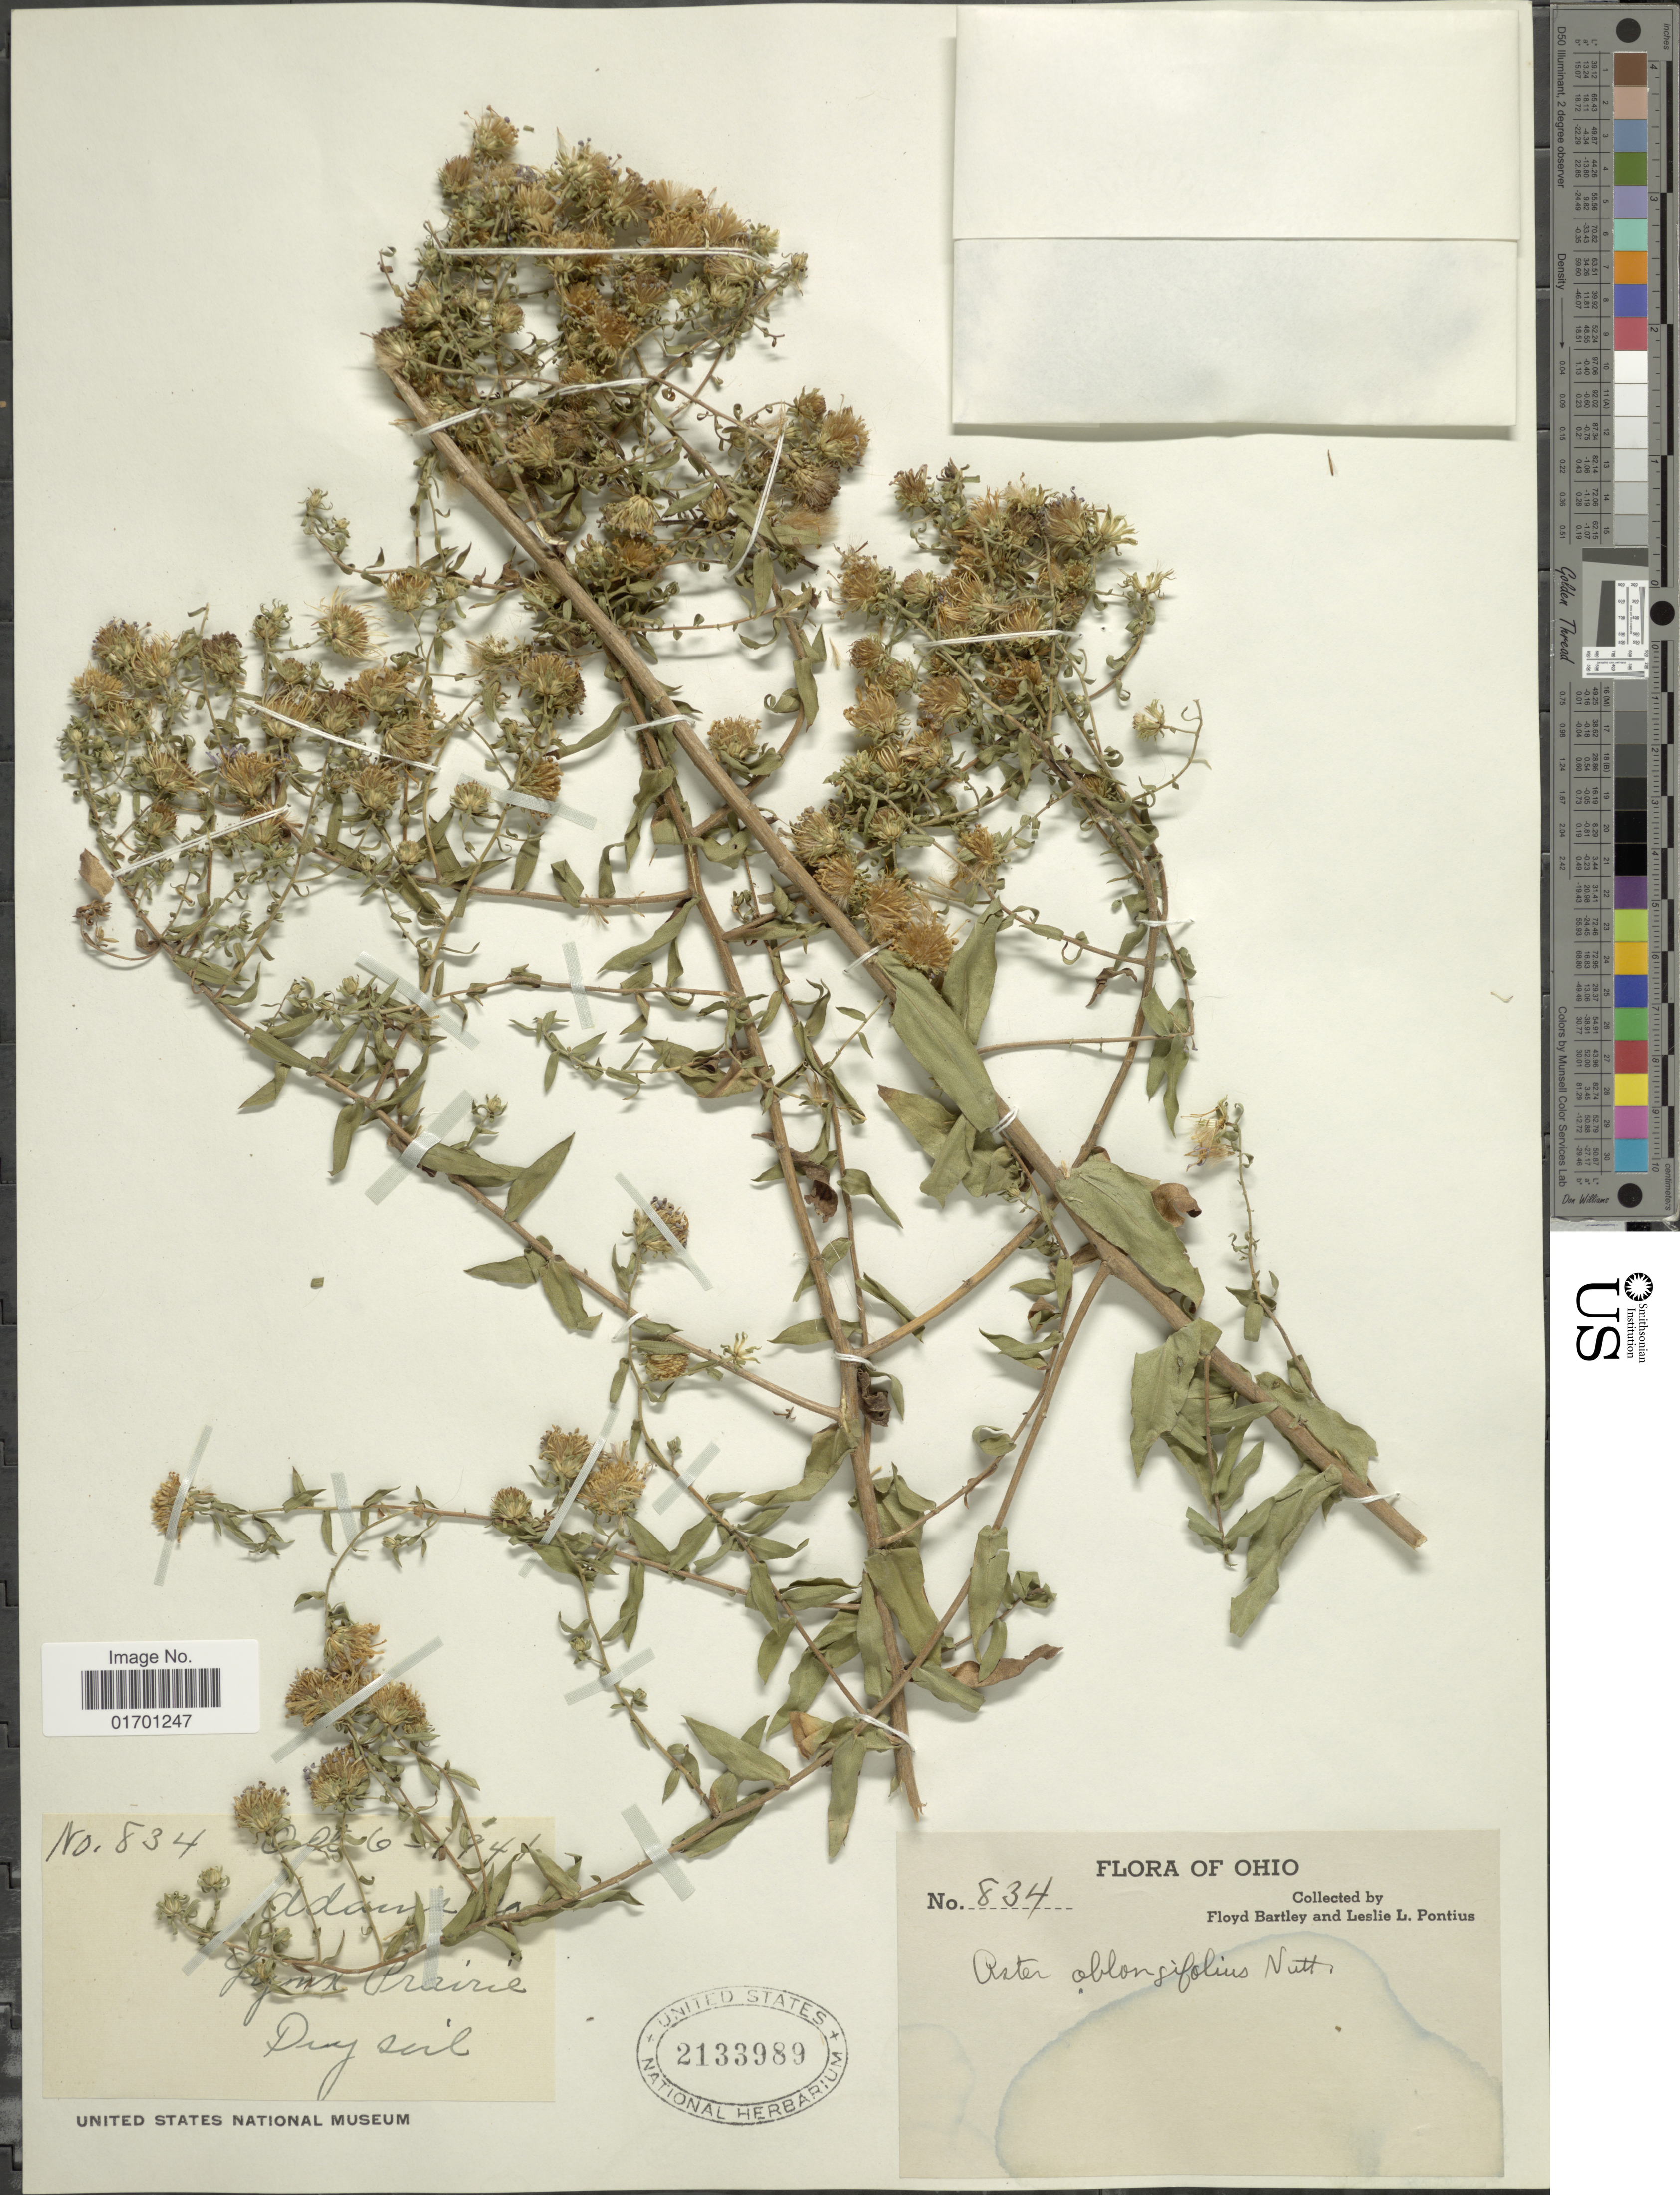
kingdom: Plantae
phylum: Tracheophyta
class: Magnoliopsida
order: Asterales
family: Asteraceae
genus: Symphyotrichum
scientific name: Symphyotrichum oblongifolium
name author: (Nutt.) G.L. Nesom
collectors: F. Bartley & L. L. Pontious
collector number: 834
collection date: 1941-10-06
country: United States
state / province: Ohio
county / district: Adams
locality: Lynx Prairie.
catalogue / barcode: US 2133989